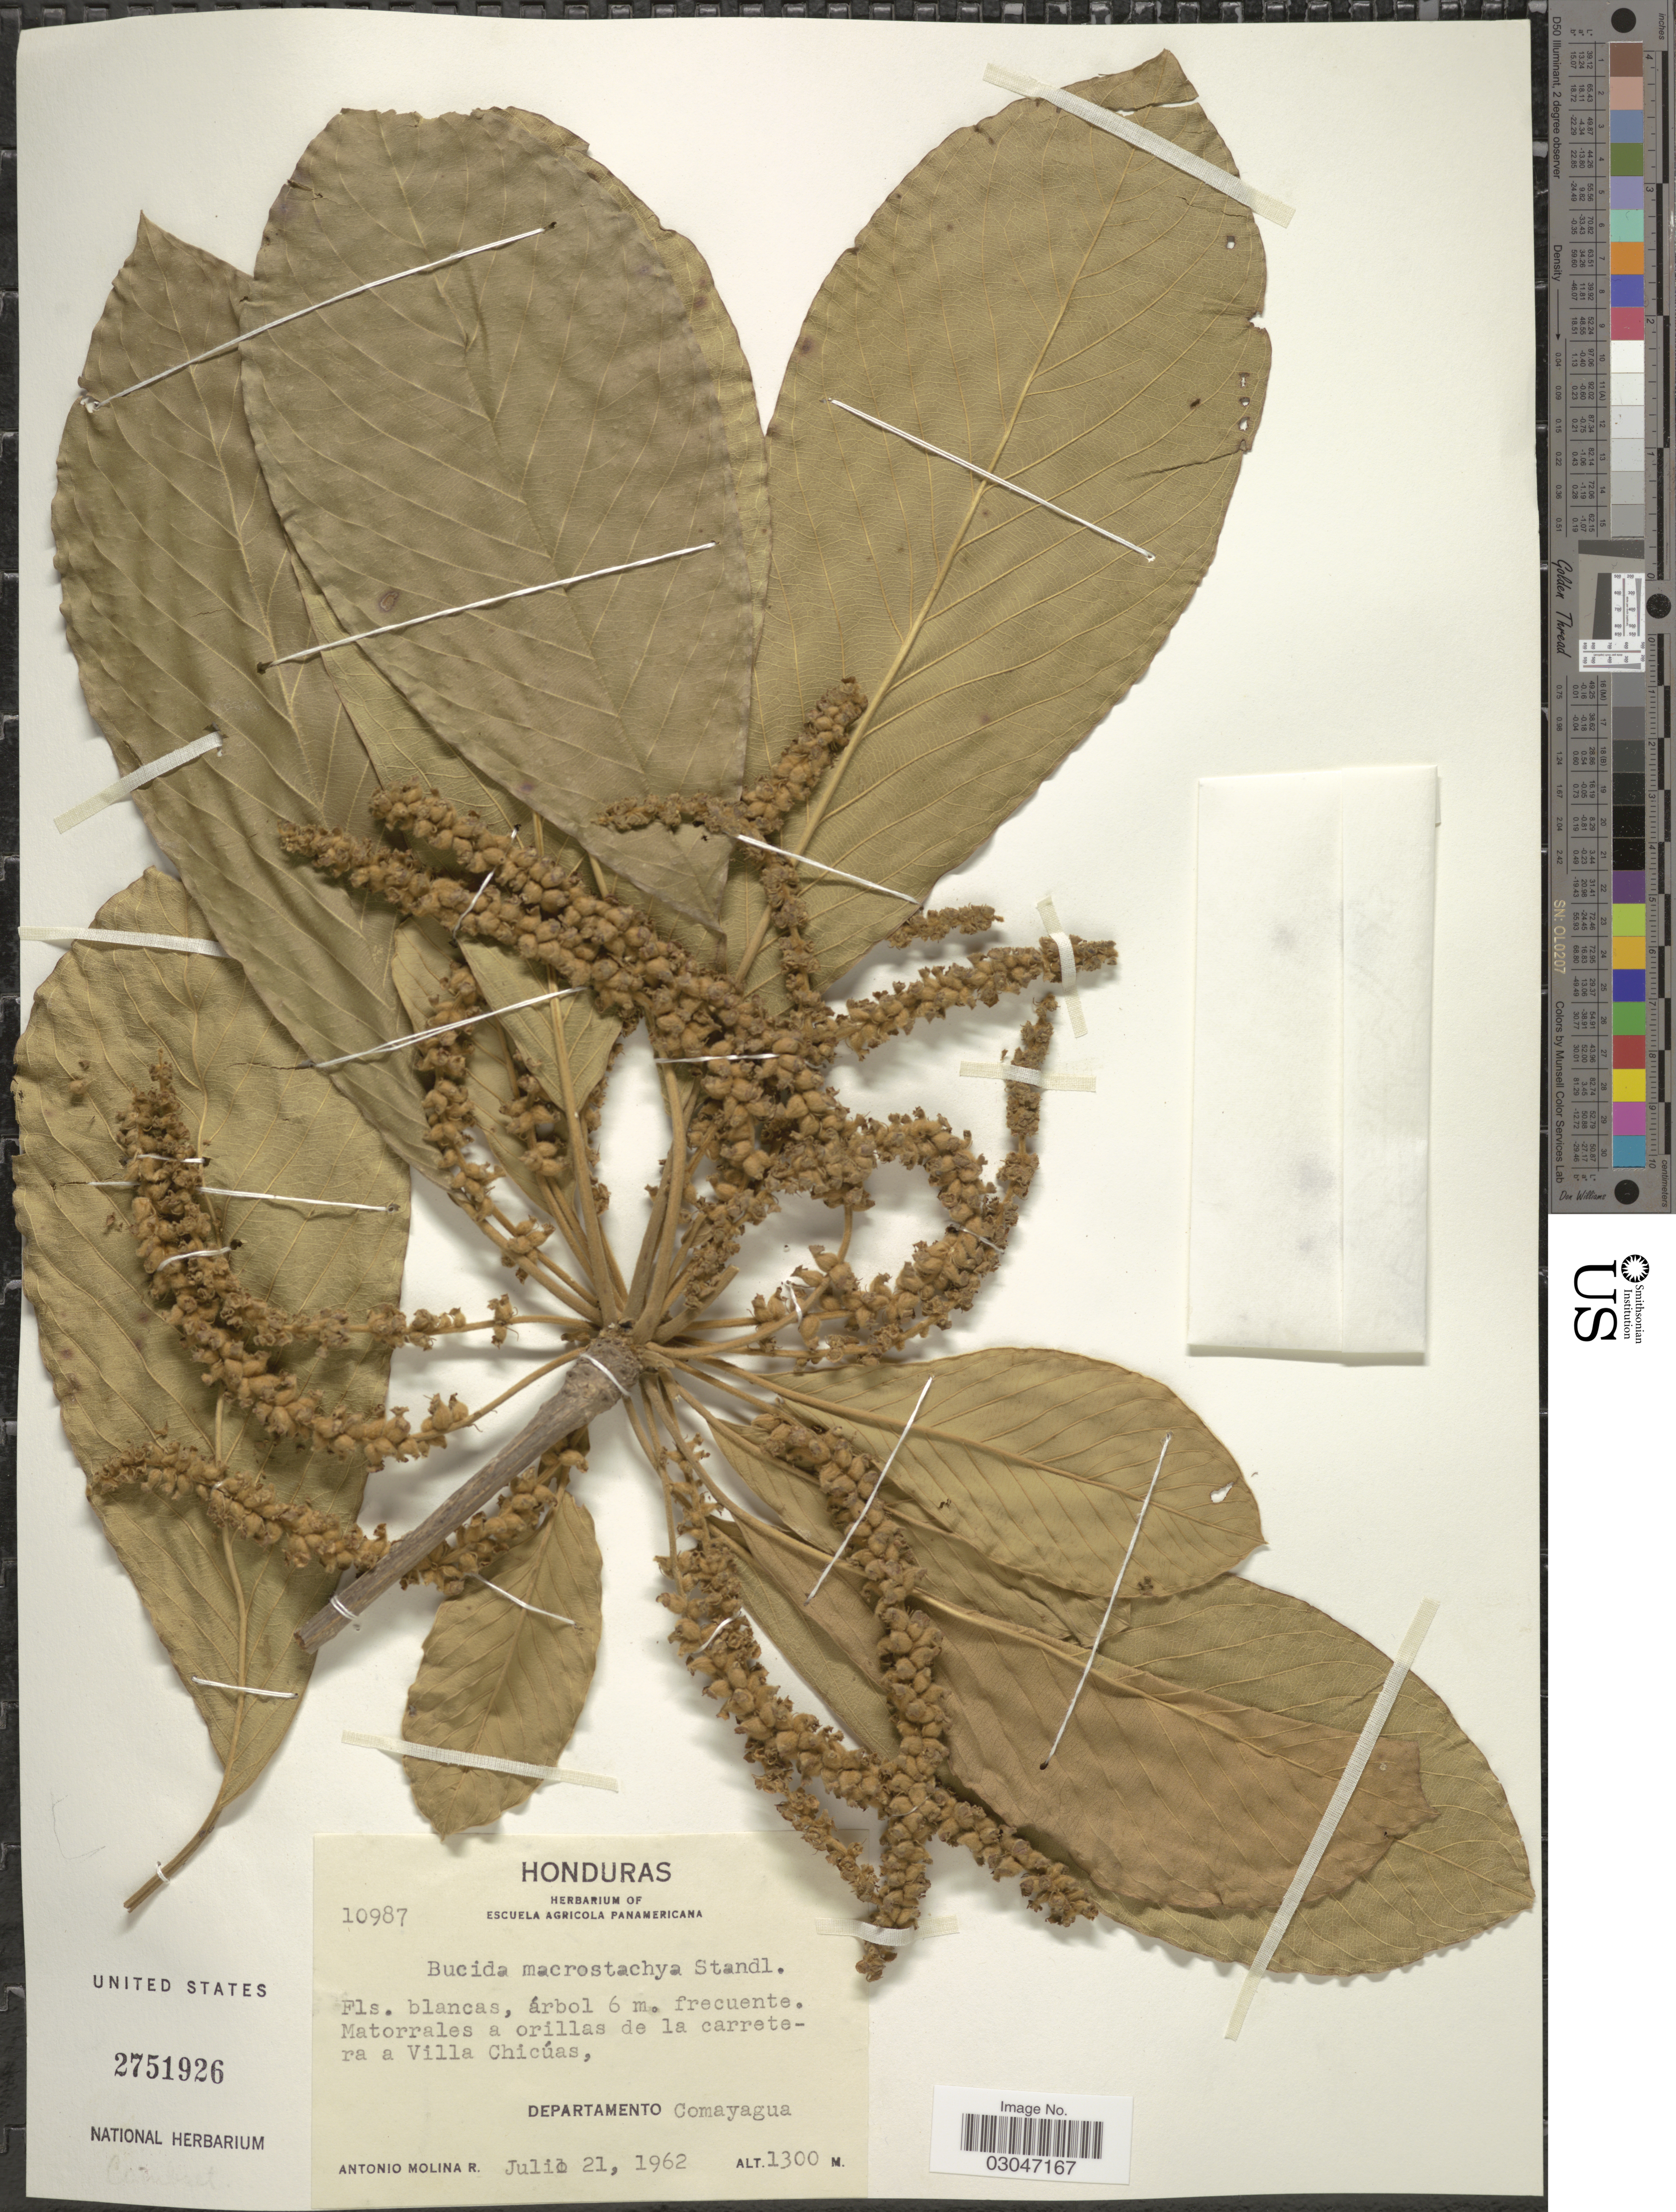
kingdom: Plantae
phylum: Tracheophyta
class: Magnoliopsida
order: Myrtales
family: Combretaceae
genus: Terminalia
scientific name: Terminalia macrostachya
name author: (Standl.) Alwan & Stace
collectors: A. Molina R.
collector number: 10987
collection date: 1962-07-21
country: Honduras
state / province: Comayagua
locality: Matorrales a orillas de la carretera a Villa Chicúas, Departamento Comayagua.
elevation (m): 1300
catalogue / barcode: US 2751926